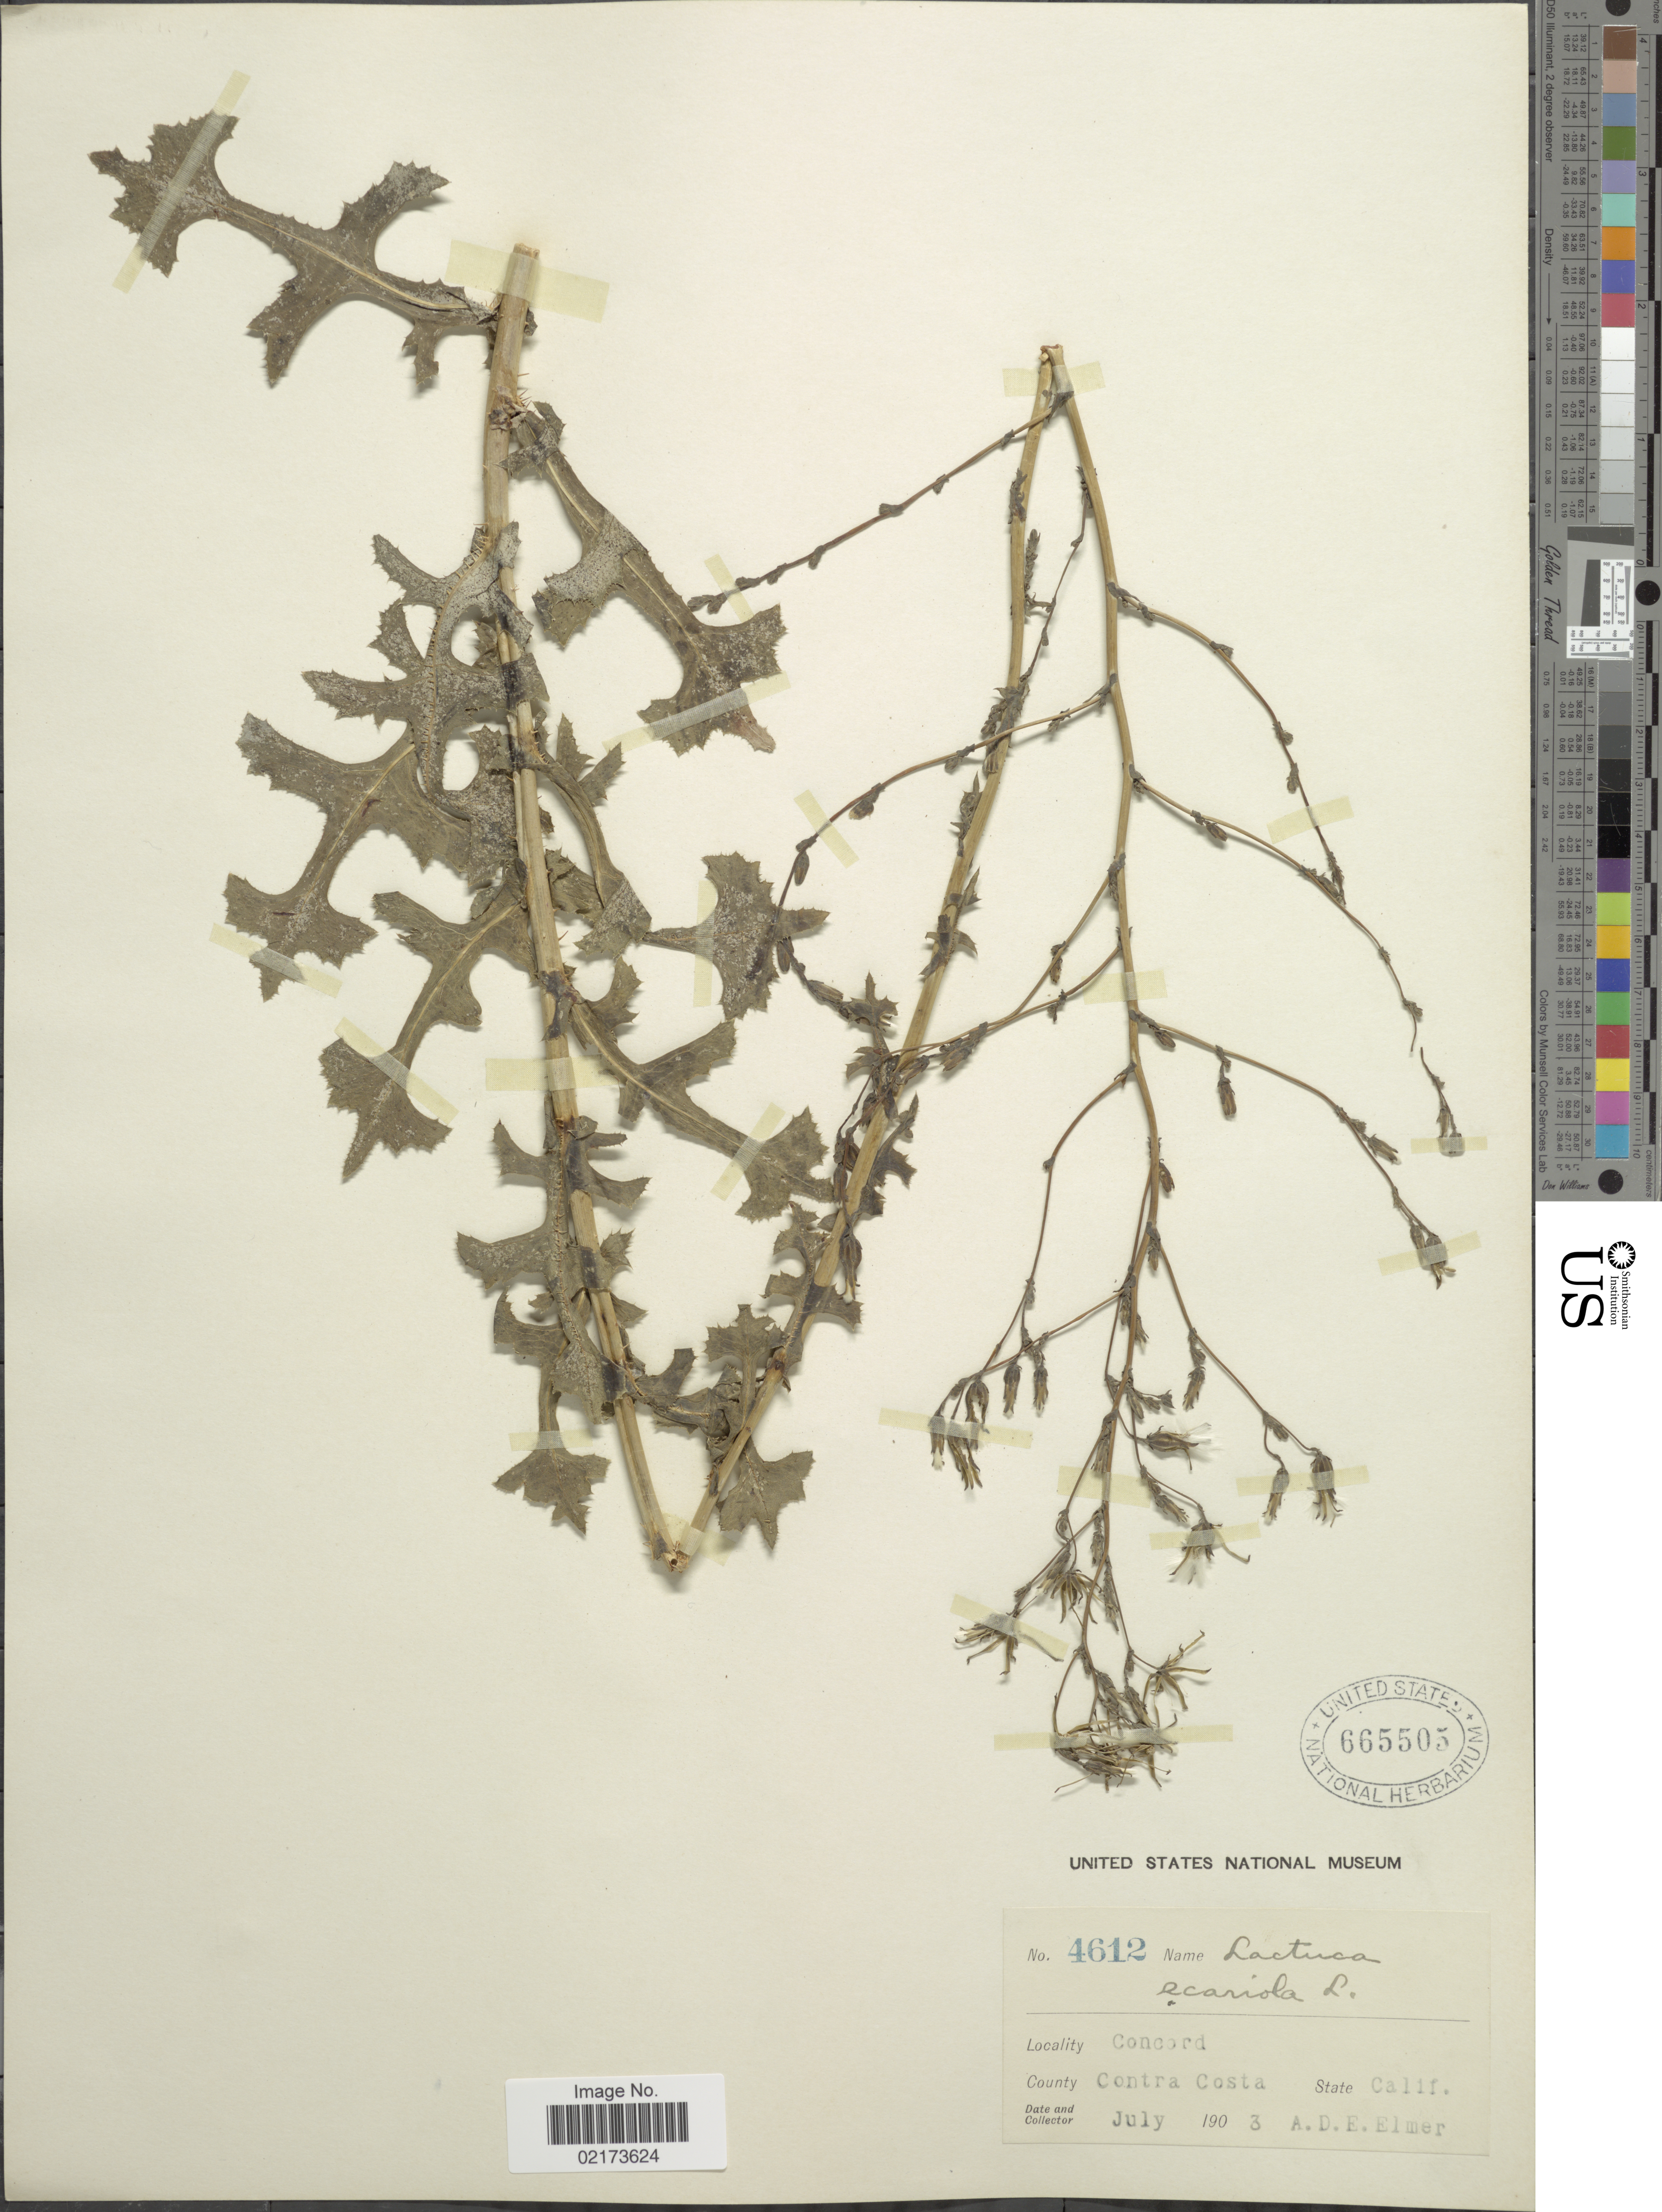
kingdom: Plantae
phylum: Tracheophyta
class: Magnoliopsida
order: Asterales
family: Asteraceae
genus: Lactuca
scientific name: Lactuca serriola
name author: L.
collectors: A. D. E. Elmer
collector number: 4612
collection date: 1903-07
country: United States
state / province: California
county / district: Contra Costa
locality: Concord, County Contra Costa, State Calif.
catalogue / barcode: US 665505